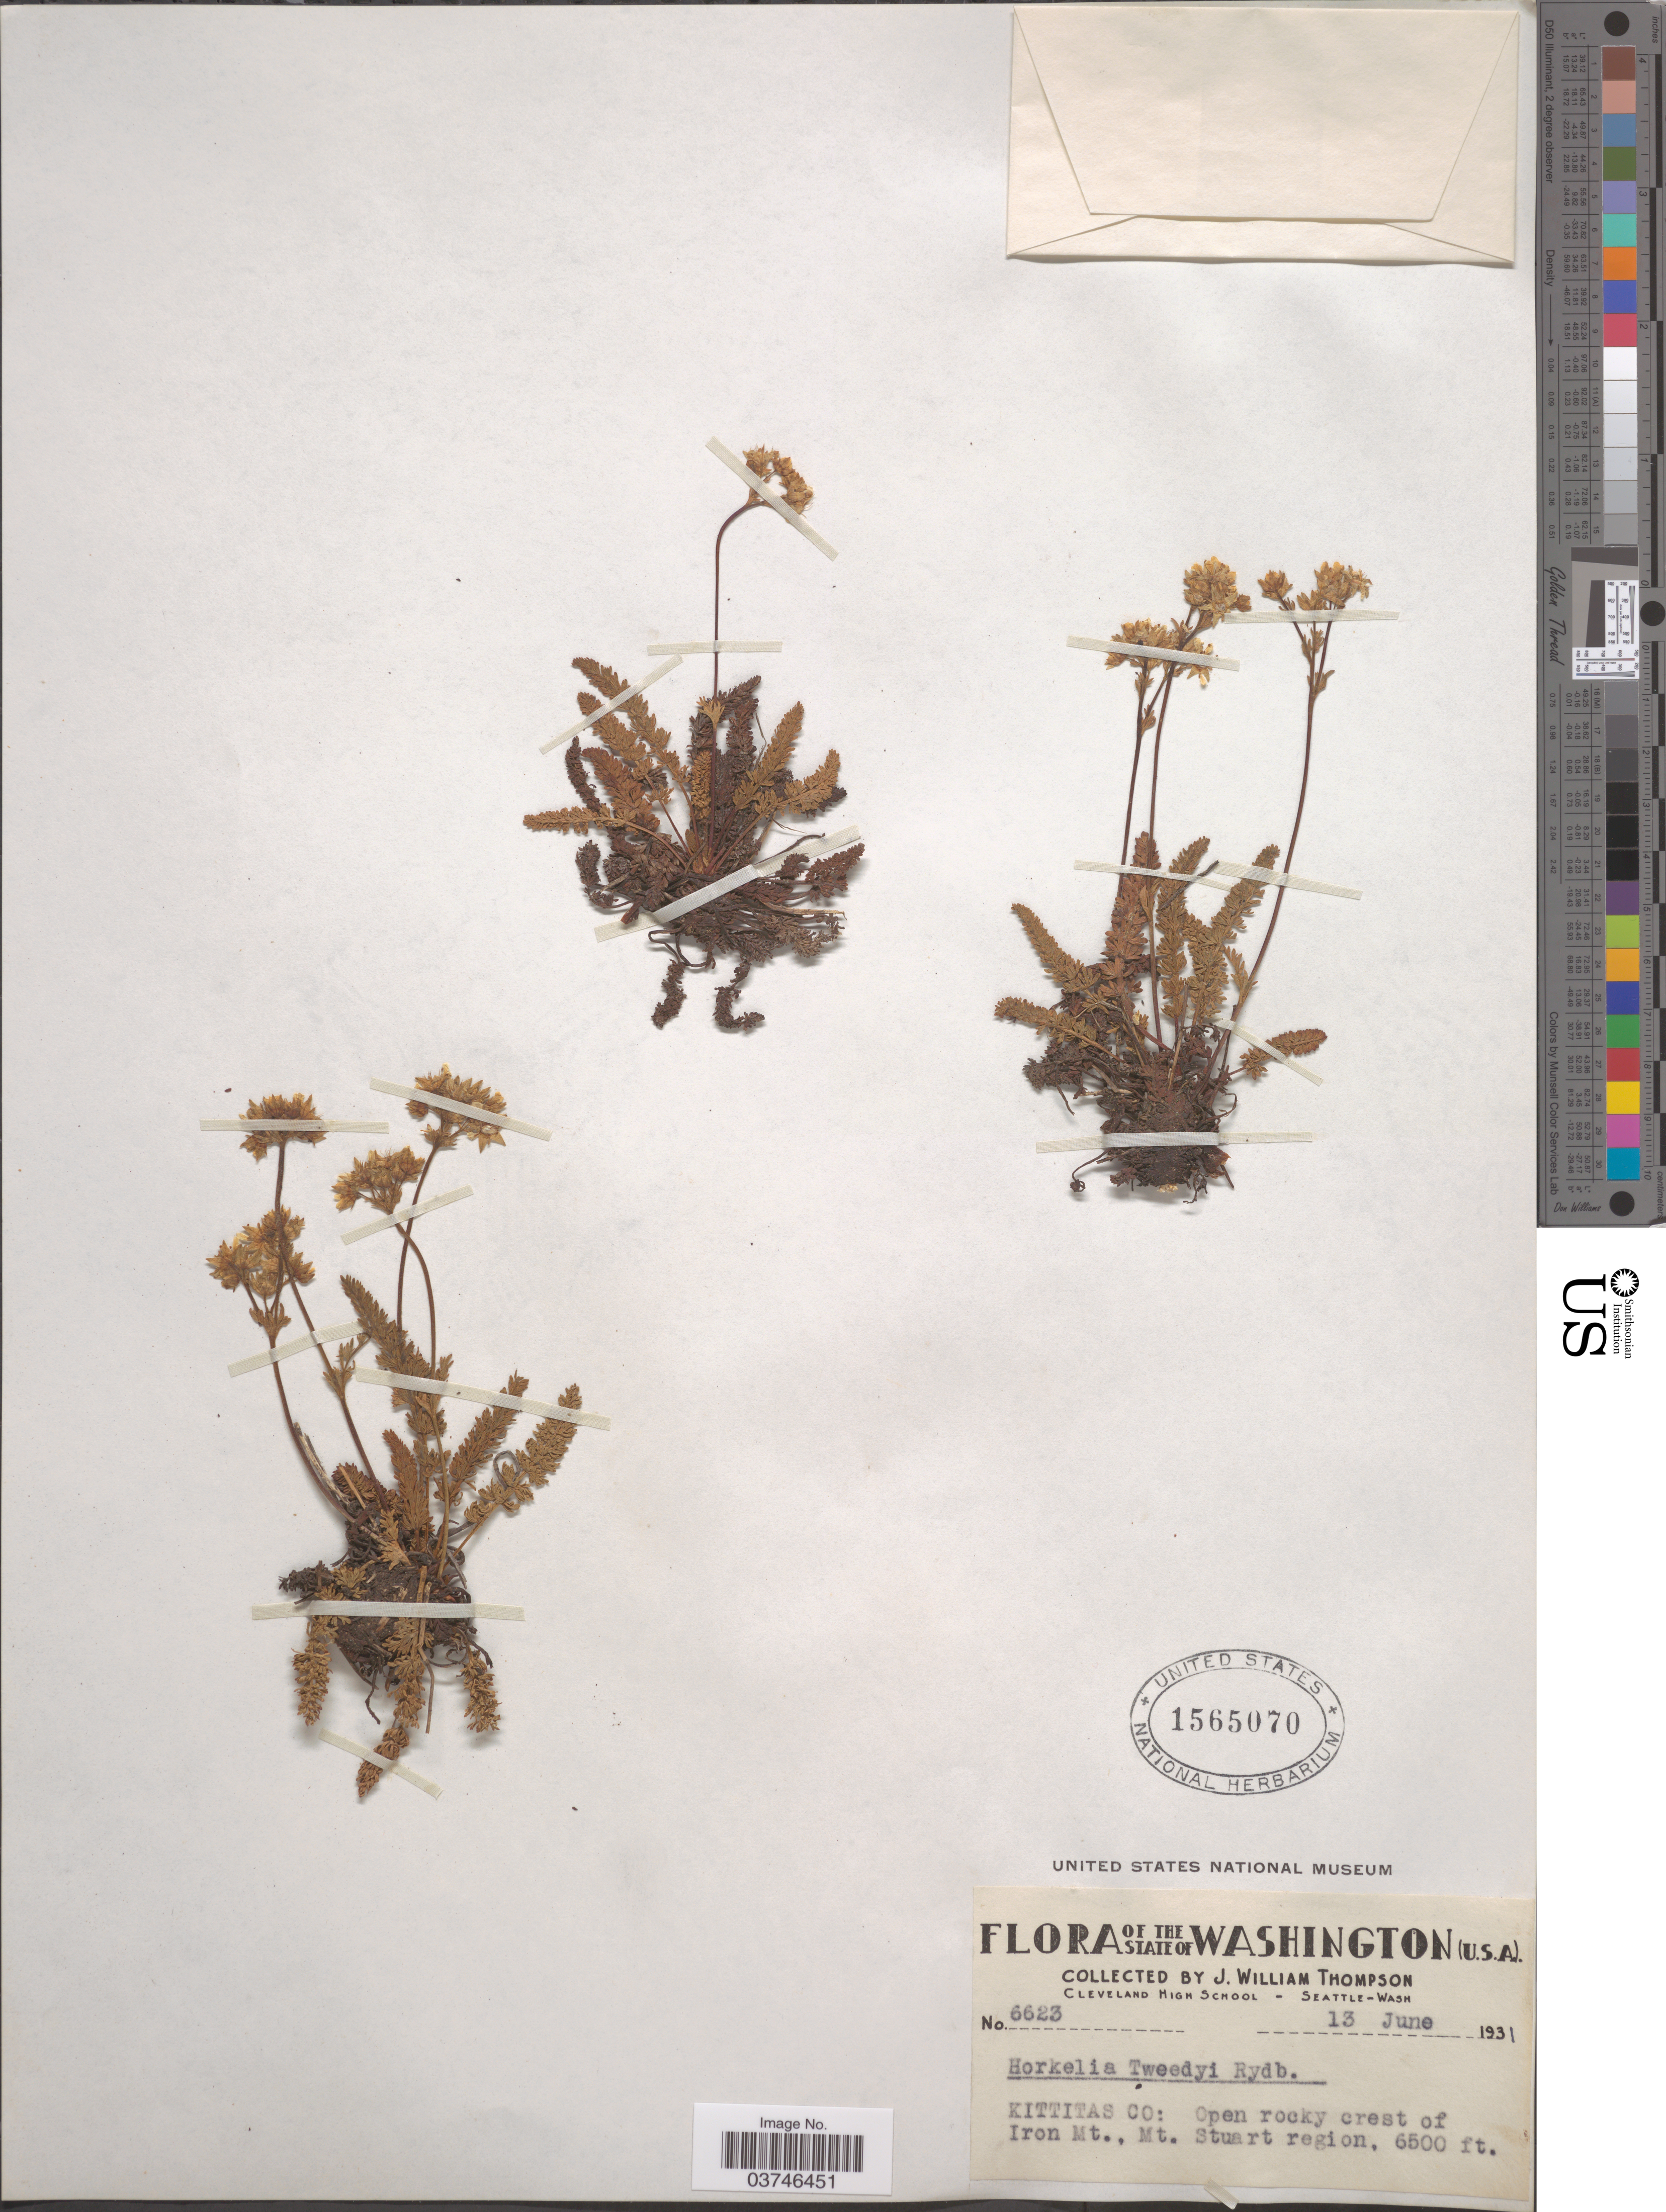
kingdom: Plantae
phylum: Tracheophyta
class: Magnoliopsida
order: Rosales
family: Rosaceae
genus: Potentilla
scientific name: Potentilla tweedyi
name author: (Rydb.) J.T. Howell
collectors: J. W. Thompson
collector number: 6623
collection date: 1931-06-13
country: United States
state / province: Washington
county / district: Kittitas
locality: Kittitas Co: Open rocky crest of Iron Mt., Mt. Stuart region.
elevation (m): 1981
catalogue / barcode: US 1565070